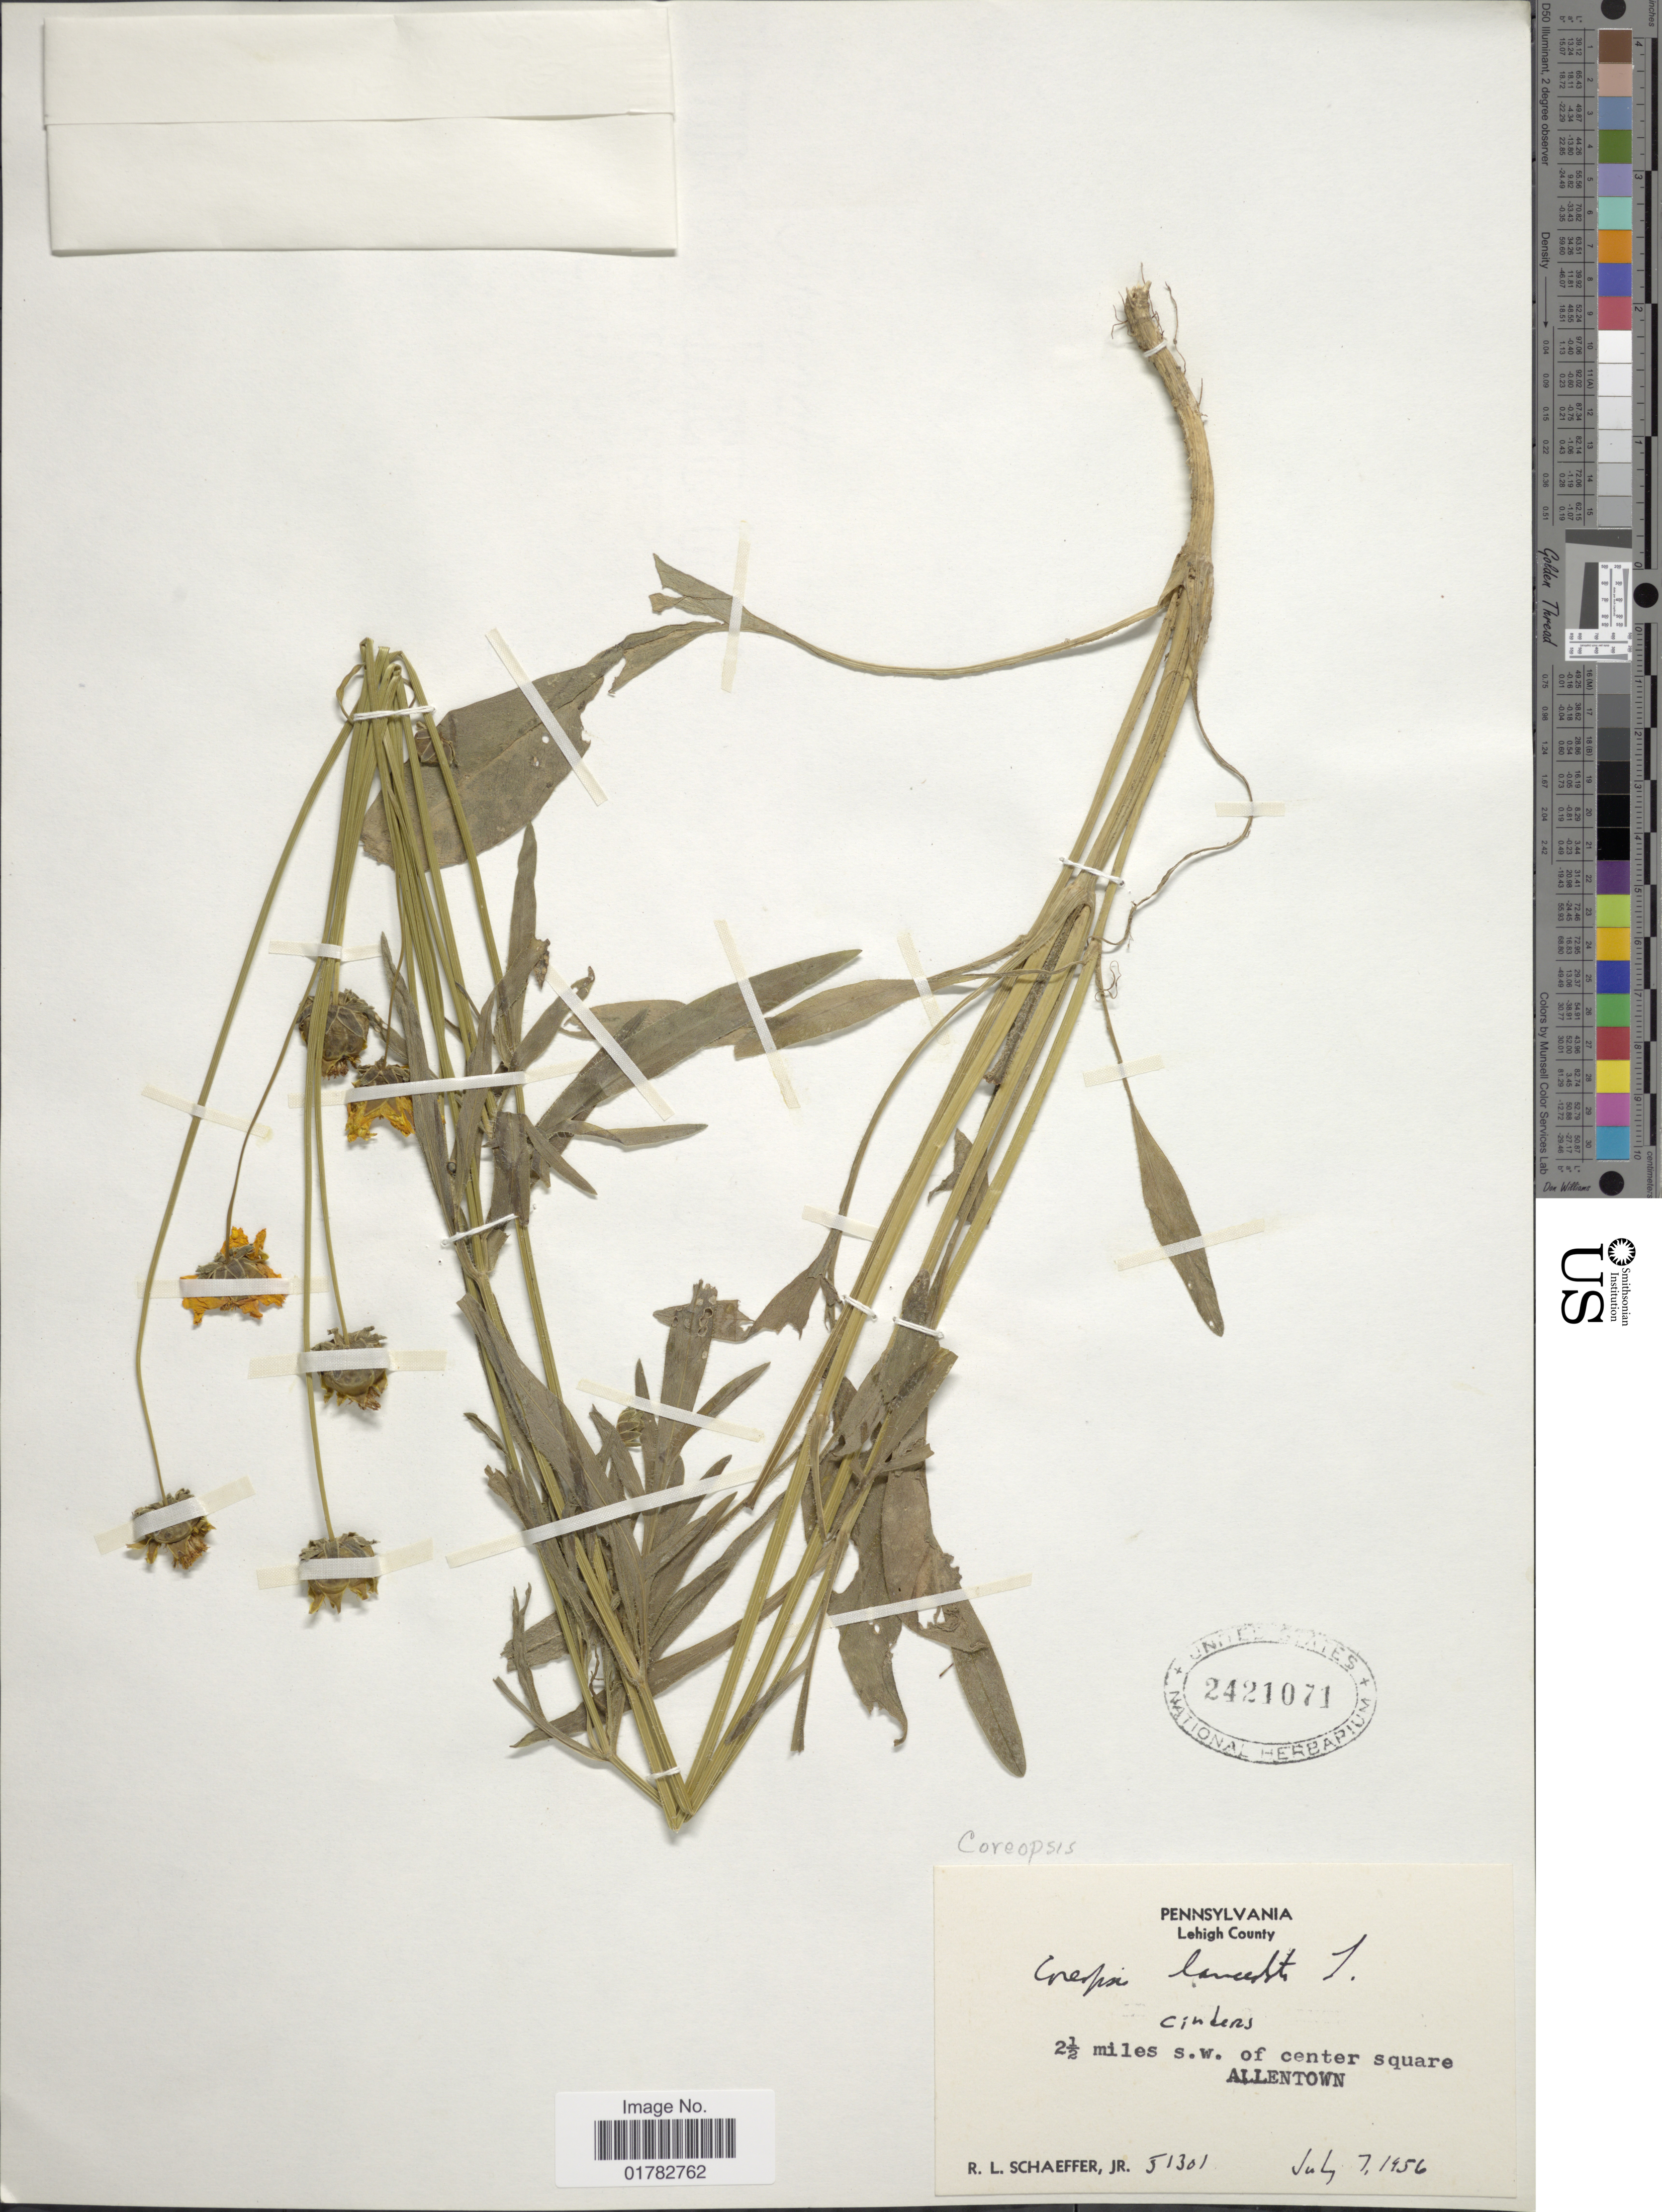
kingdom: Plantae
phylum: Tracheophyta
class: Magnoliopsida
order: Asterales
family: Asteraceae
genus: Coreopsis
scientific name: Coreopsis lanceolata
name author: L.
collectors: R. Schaeffer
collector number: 51301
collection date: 1956-07-07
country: United States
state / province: Pennsylvania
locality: Lehigh County, 2½ miles s.w. of center square, Allentown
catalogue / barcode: US 2421071